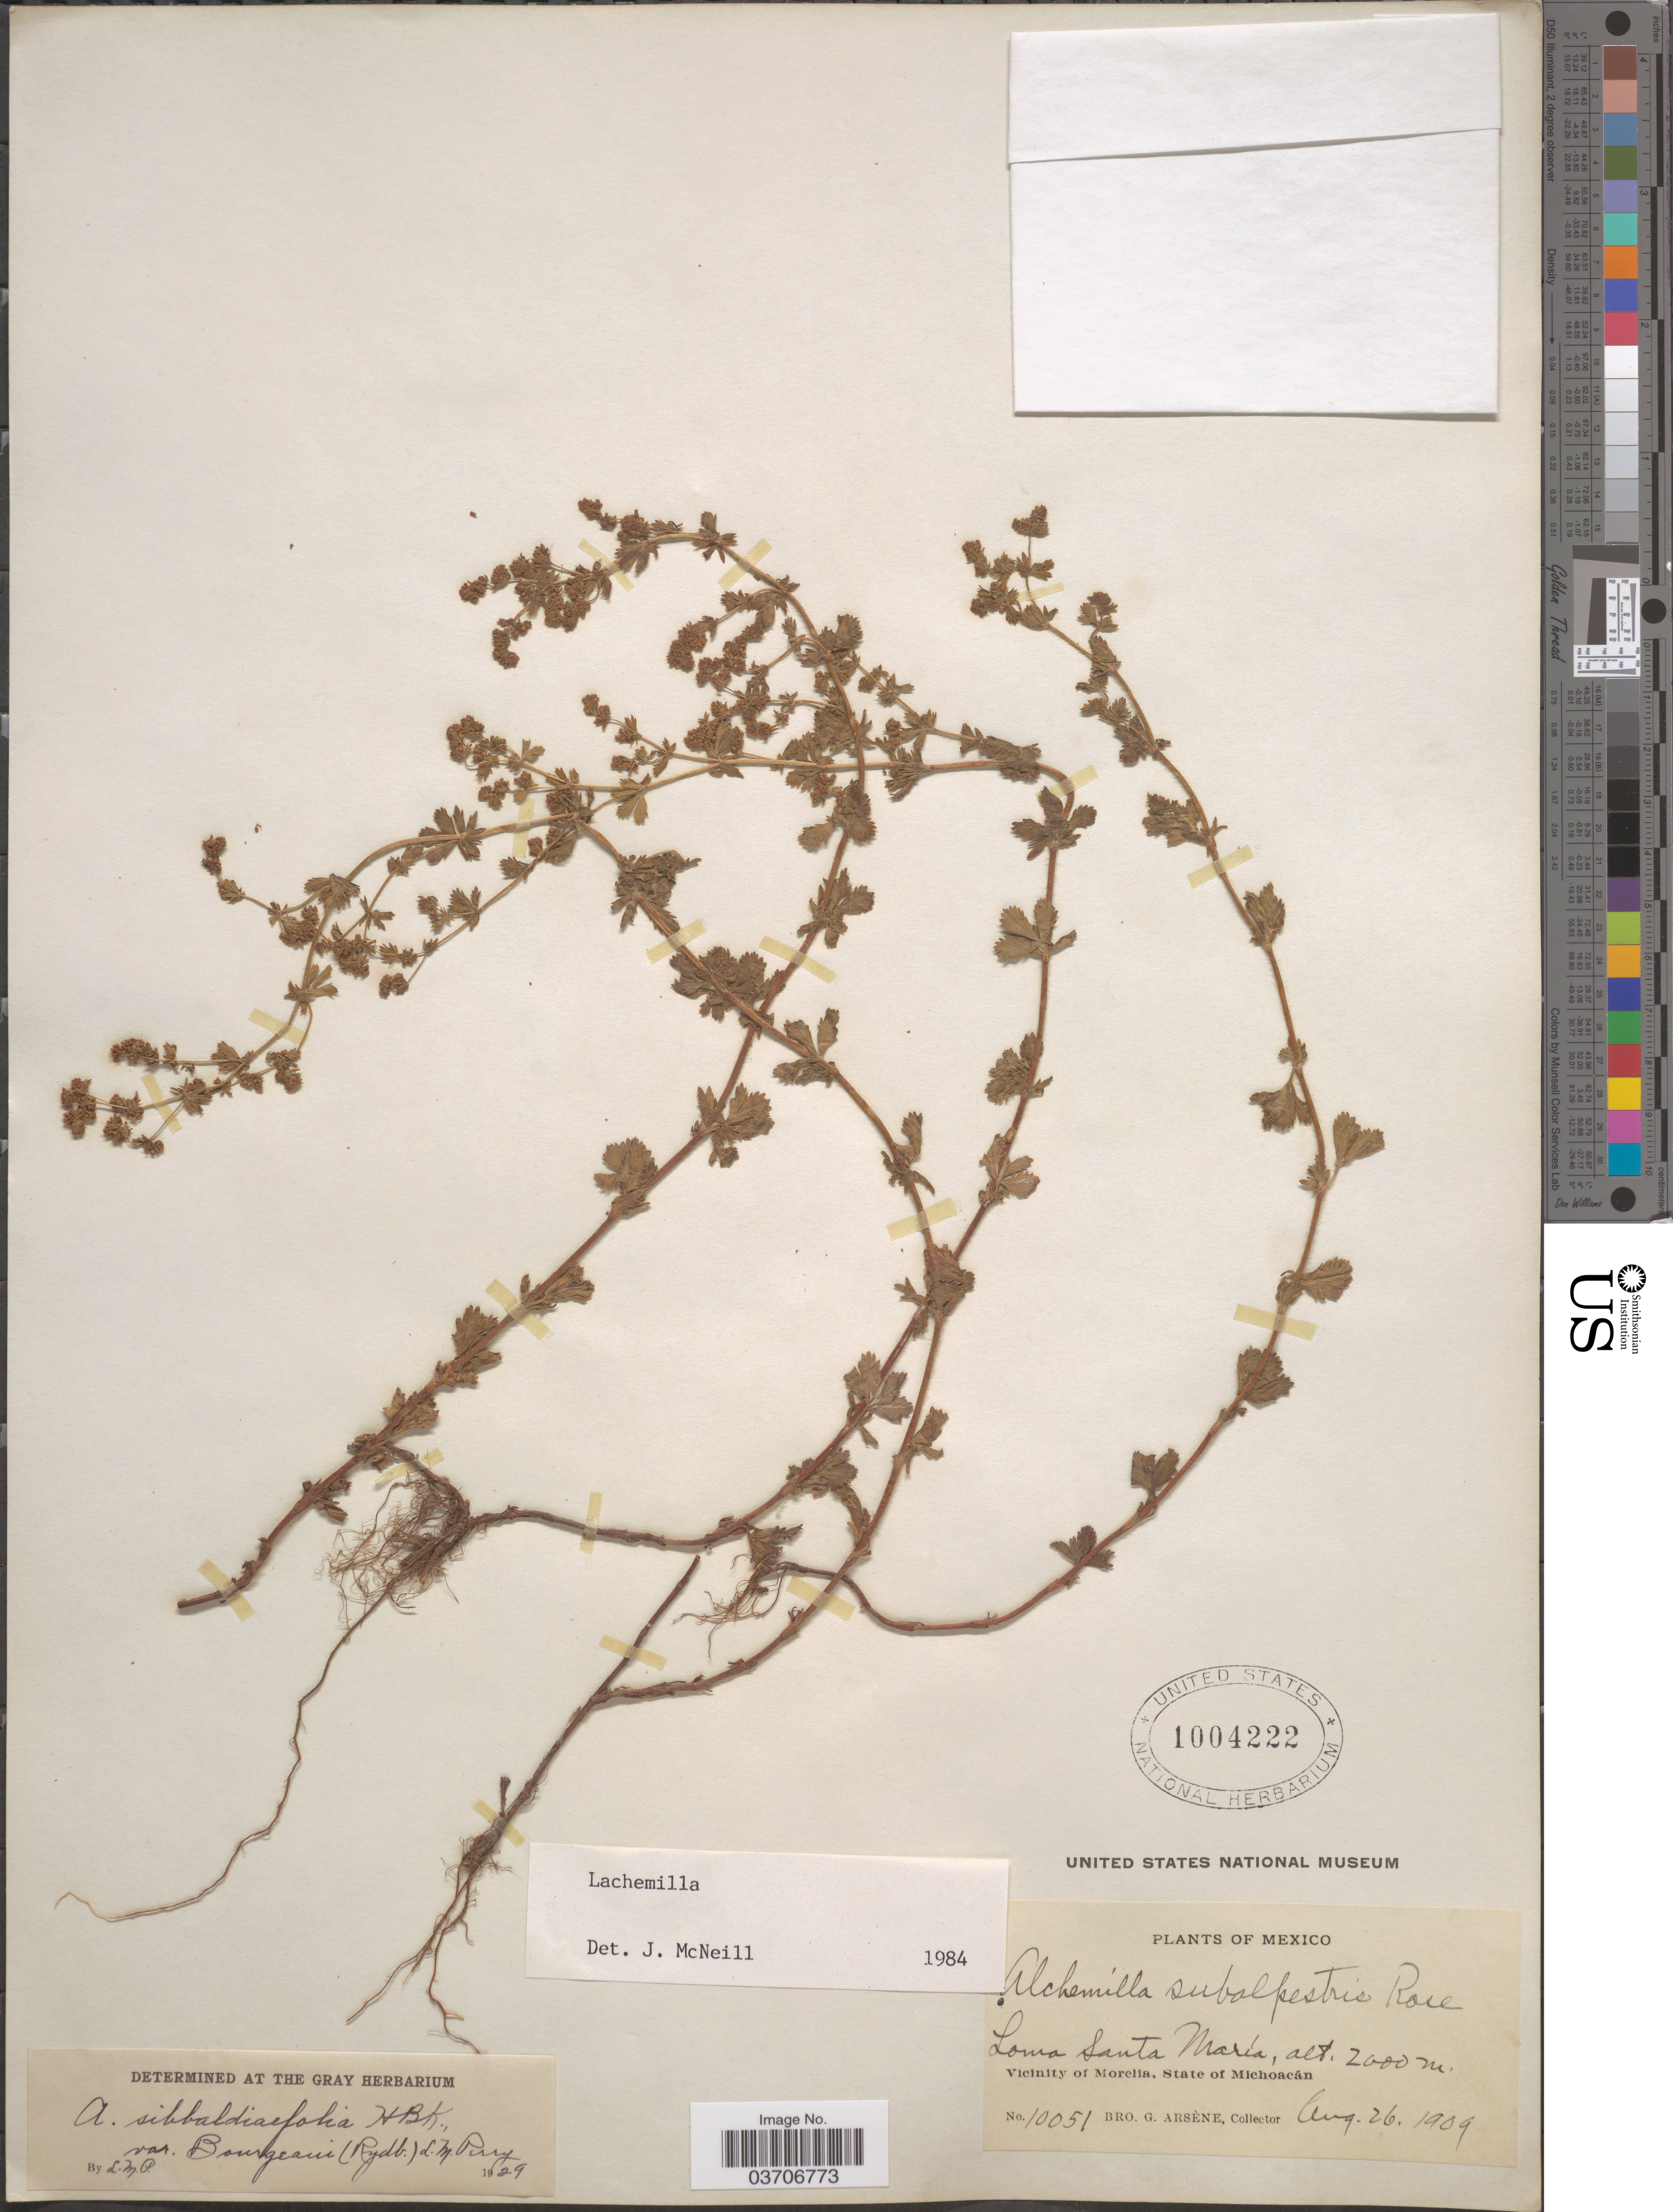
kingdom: Plantae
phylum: Tracheophyta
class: Magnoliopsida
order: Rosales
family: Rosaceae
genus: Lachemilla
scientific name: Lachemilla sp.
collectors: Bro. G. Arsène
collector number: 10051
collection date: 1909-08-26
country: Mexico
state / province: Michoacán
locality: Loma Santa María. Vicinity of Morelia.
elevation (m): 2000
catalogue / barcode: US 1004222